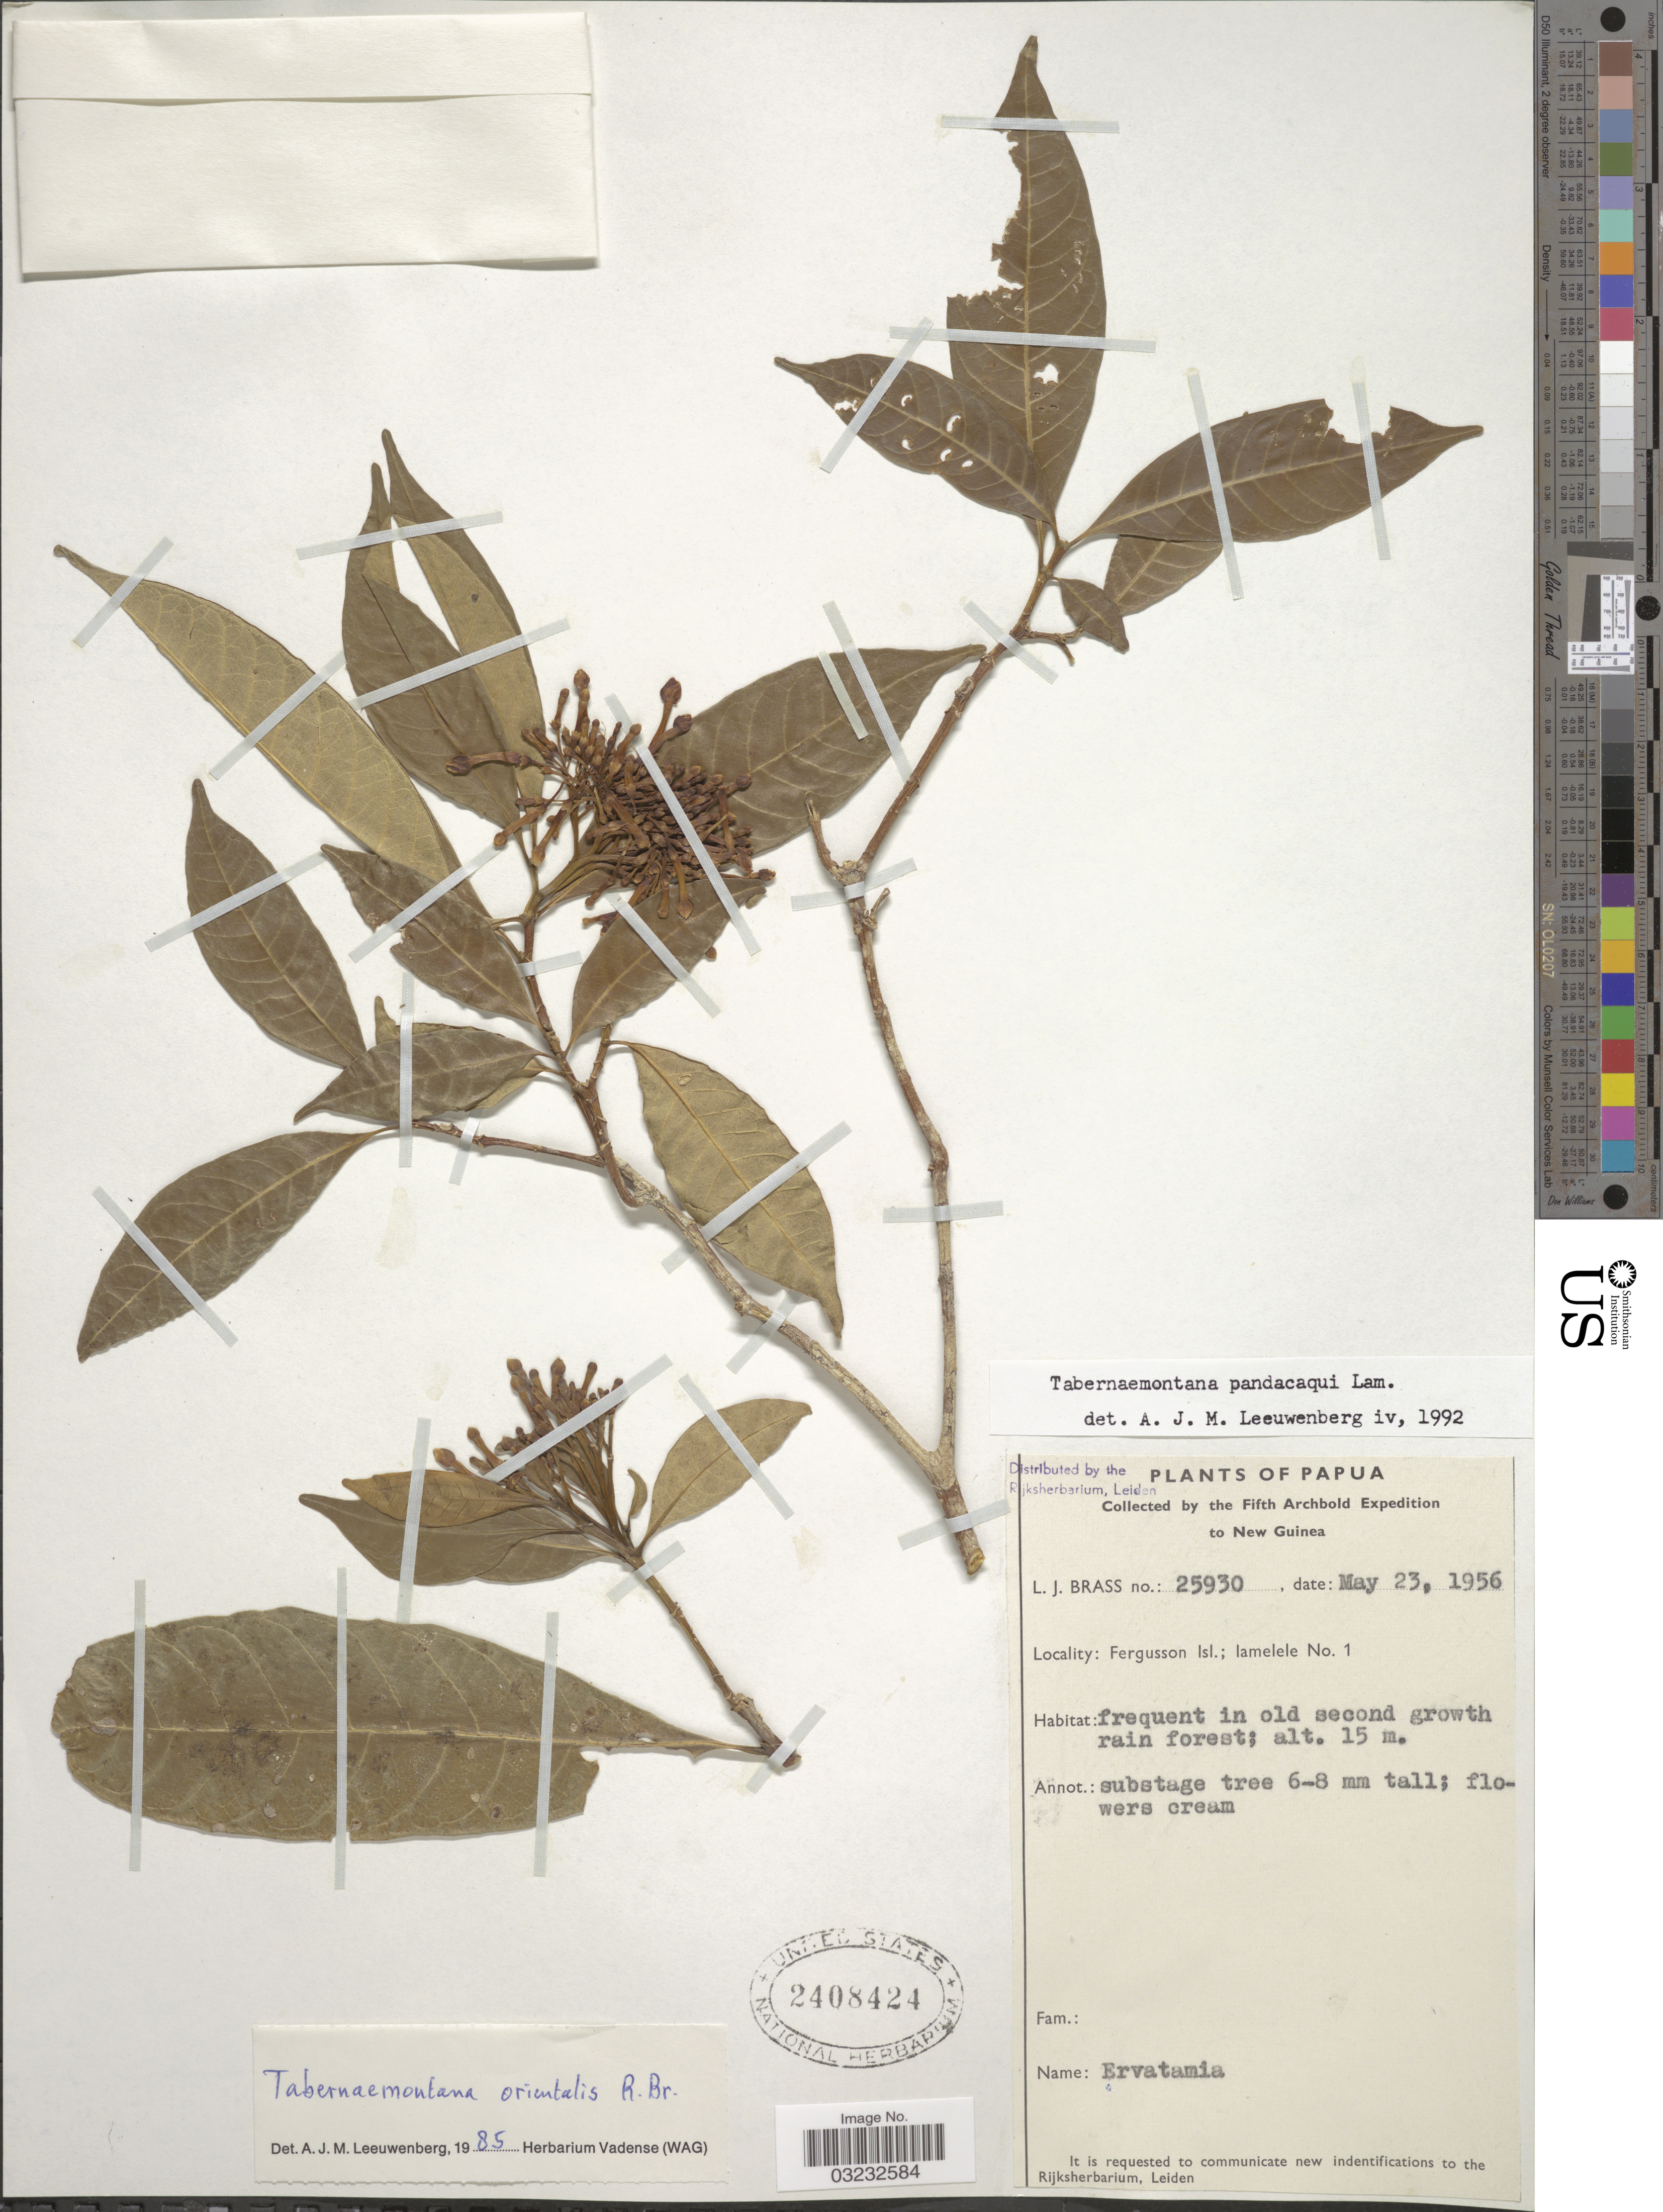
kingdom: Plantae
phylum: Tracheophyta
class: Magnoliopsida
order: Gentianales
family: Apocynaceae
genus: Tabernaemontana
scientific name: Tabernaemontana pandacaqui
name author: Poir.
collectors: L. J. Brass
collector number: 25930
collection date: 1956-05-23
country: Papua New Guinea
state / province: Milne Bay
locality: New Guinea, Fergusson Isl.; lamelele No. 1.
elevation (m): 15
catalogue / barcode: US 2408424